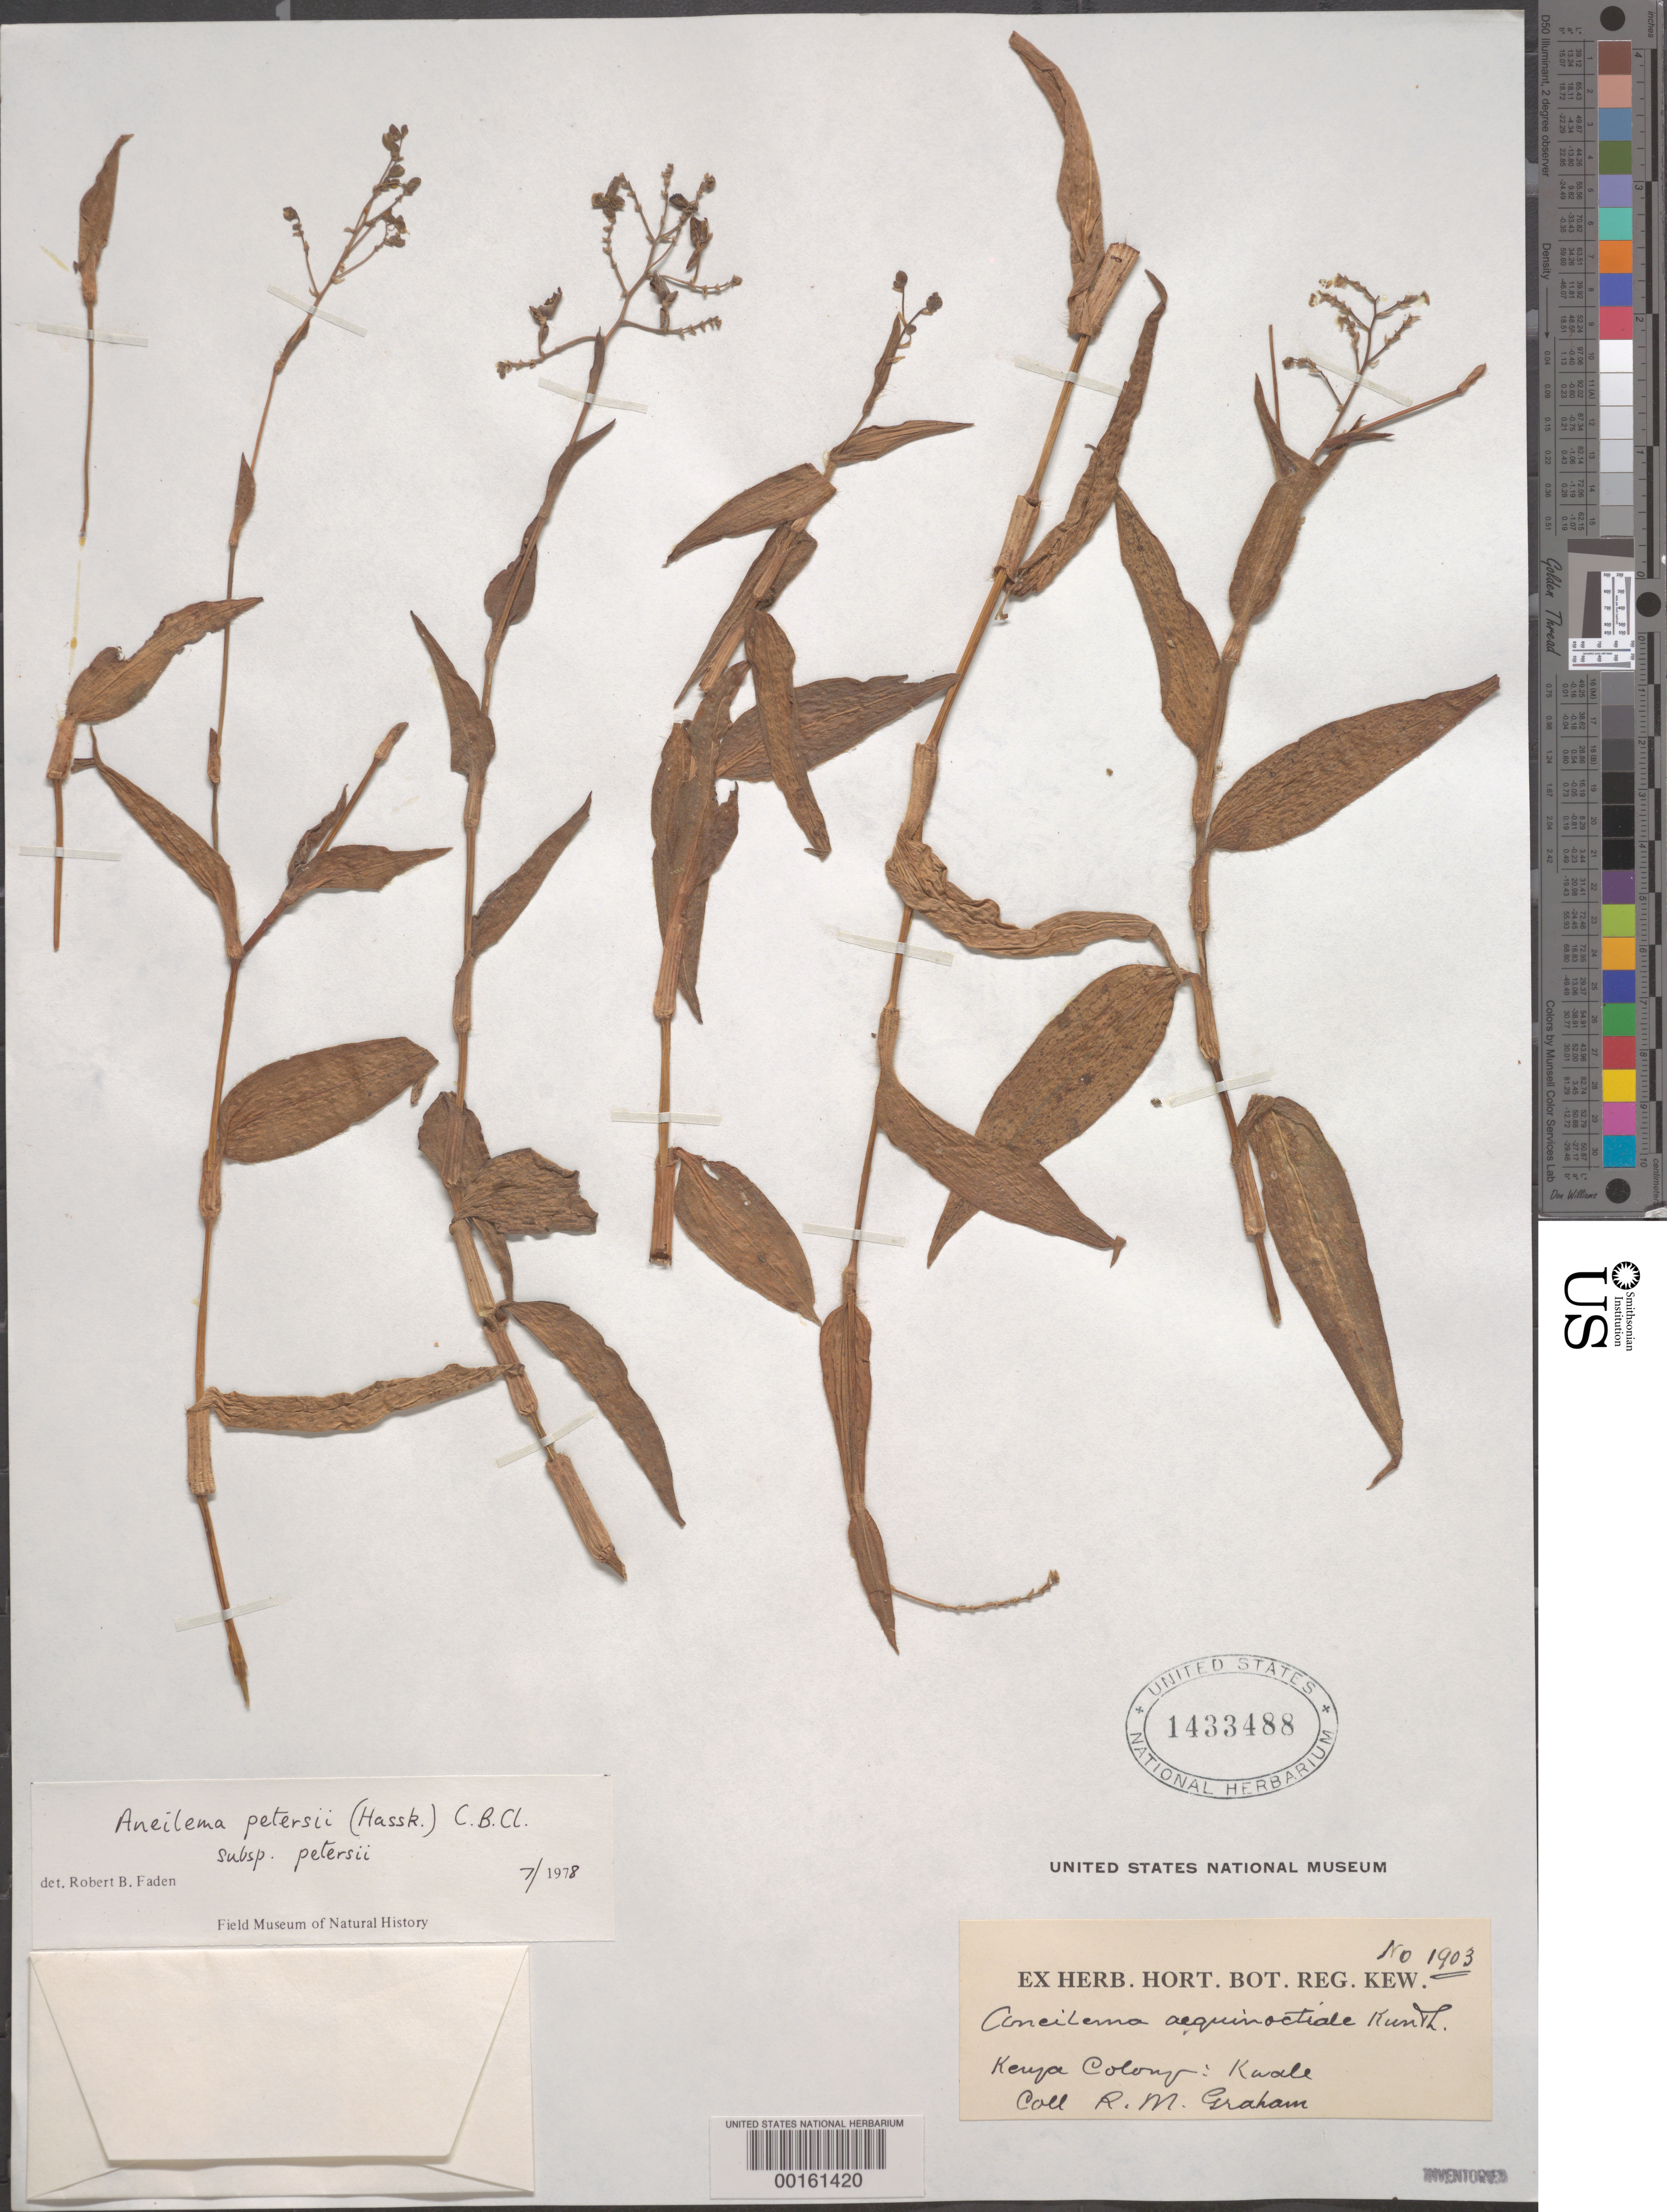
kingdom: Plantae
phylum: Tracheophyta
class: Liliopsida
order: Commelinales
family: Commelinaceae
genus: Aneilema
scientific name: Aneilema petersii subsp. petersii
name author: (Hassk.) C.B. Clarke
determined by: Faden, Robert B., (US), Smithsonian Institution - National Museum of Natural History (UNITED STATES)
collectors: R. M. Graham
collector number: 1903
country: Kenya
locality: Kwale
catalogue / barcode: US 1433488